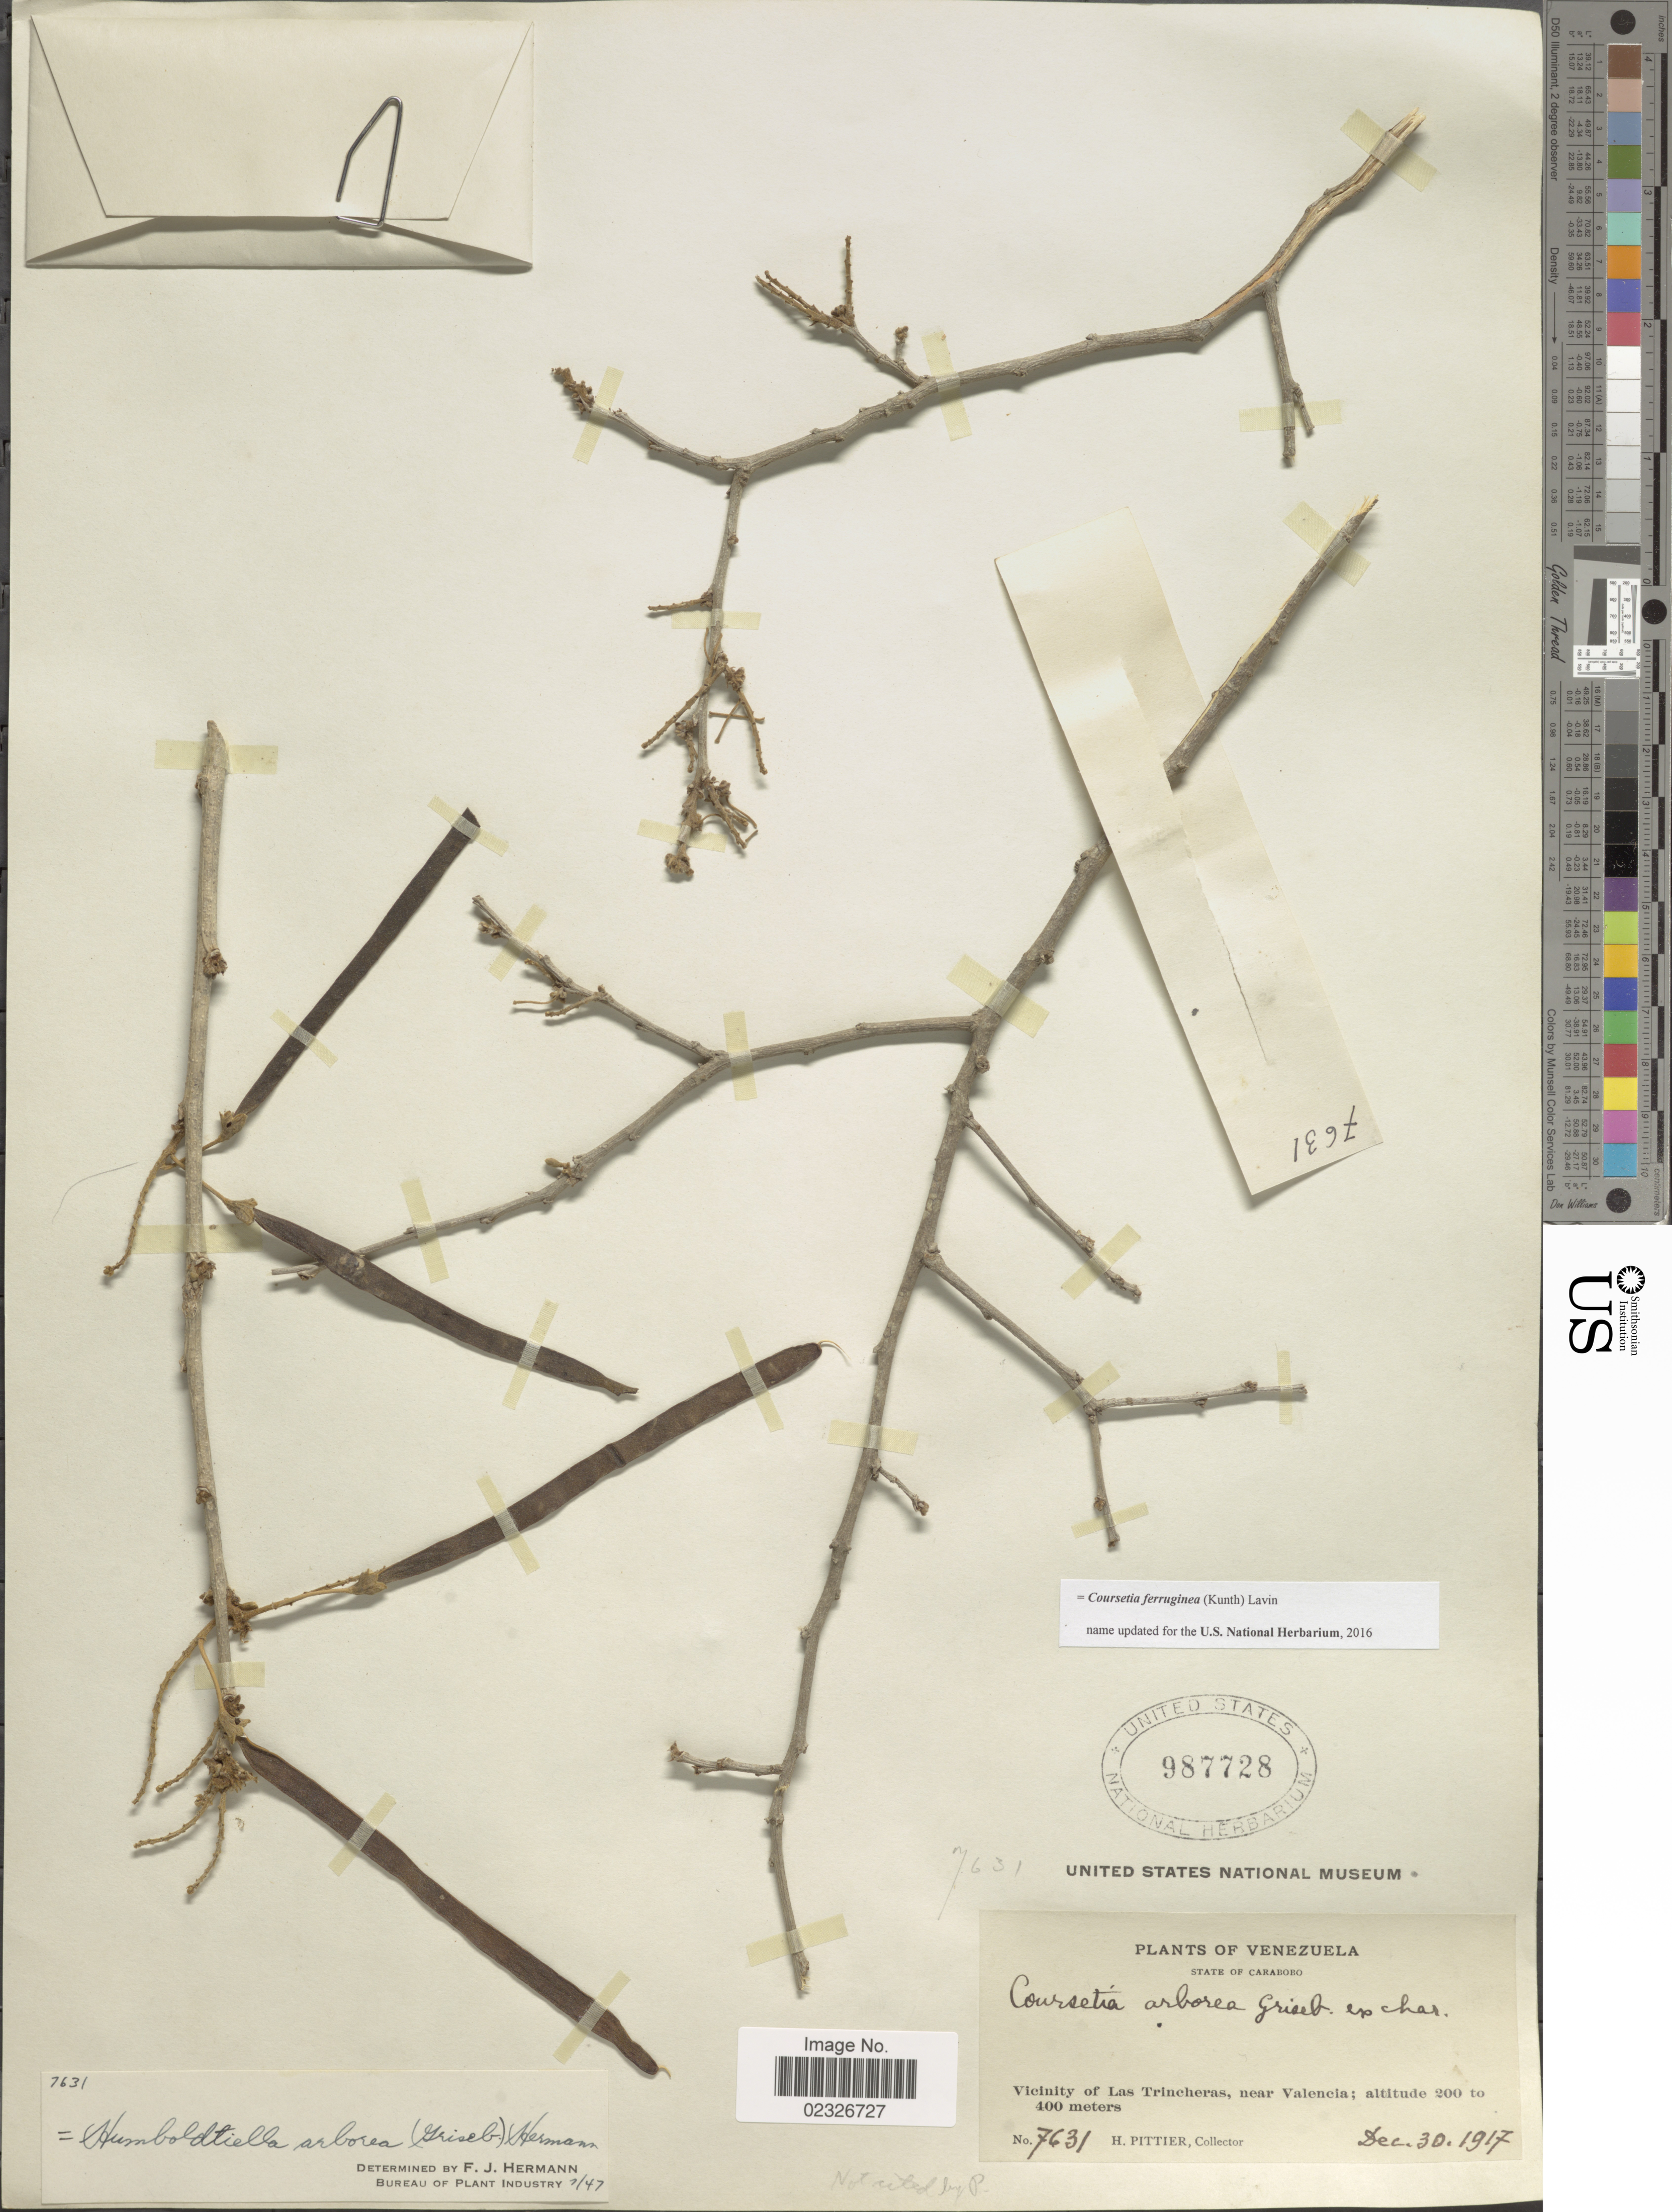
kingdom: Plantae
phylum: Tracheophyta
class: Magnoliopsida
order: Fabales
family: Fabaceae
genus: Coursetia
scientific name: Coursetia ferruginea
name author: (Kunth) Lavin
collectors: H. F. Pittier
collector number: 7631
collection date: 1917-12-30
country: Venezuela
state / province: Carabobo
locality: State of Carabobo. Vicinity of Las Trincheras, near Valencia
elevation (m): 200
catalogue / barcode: US 987728